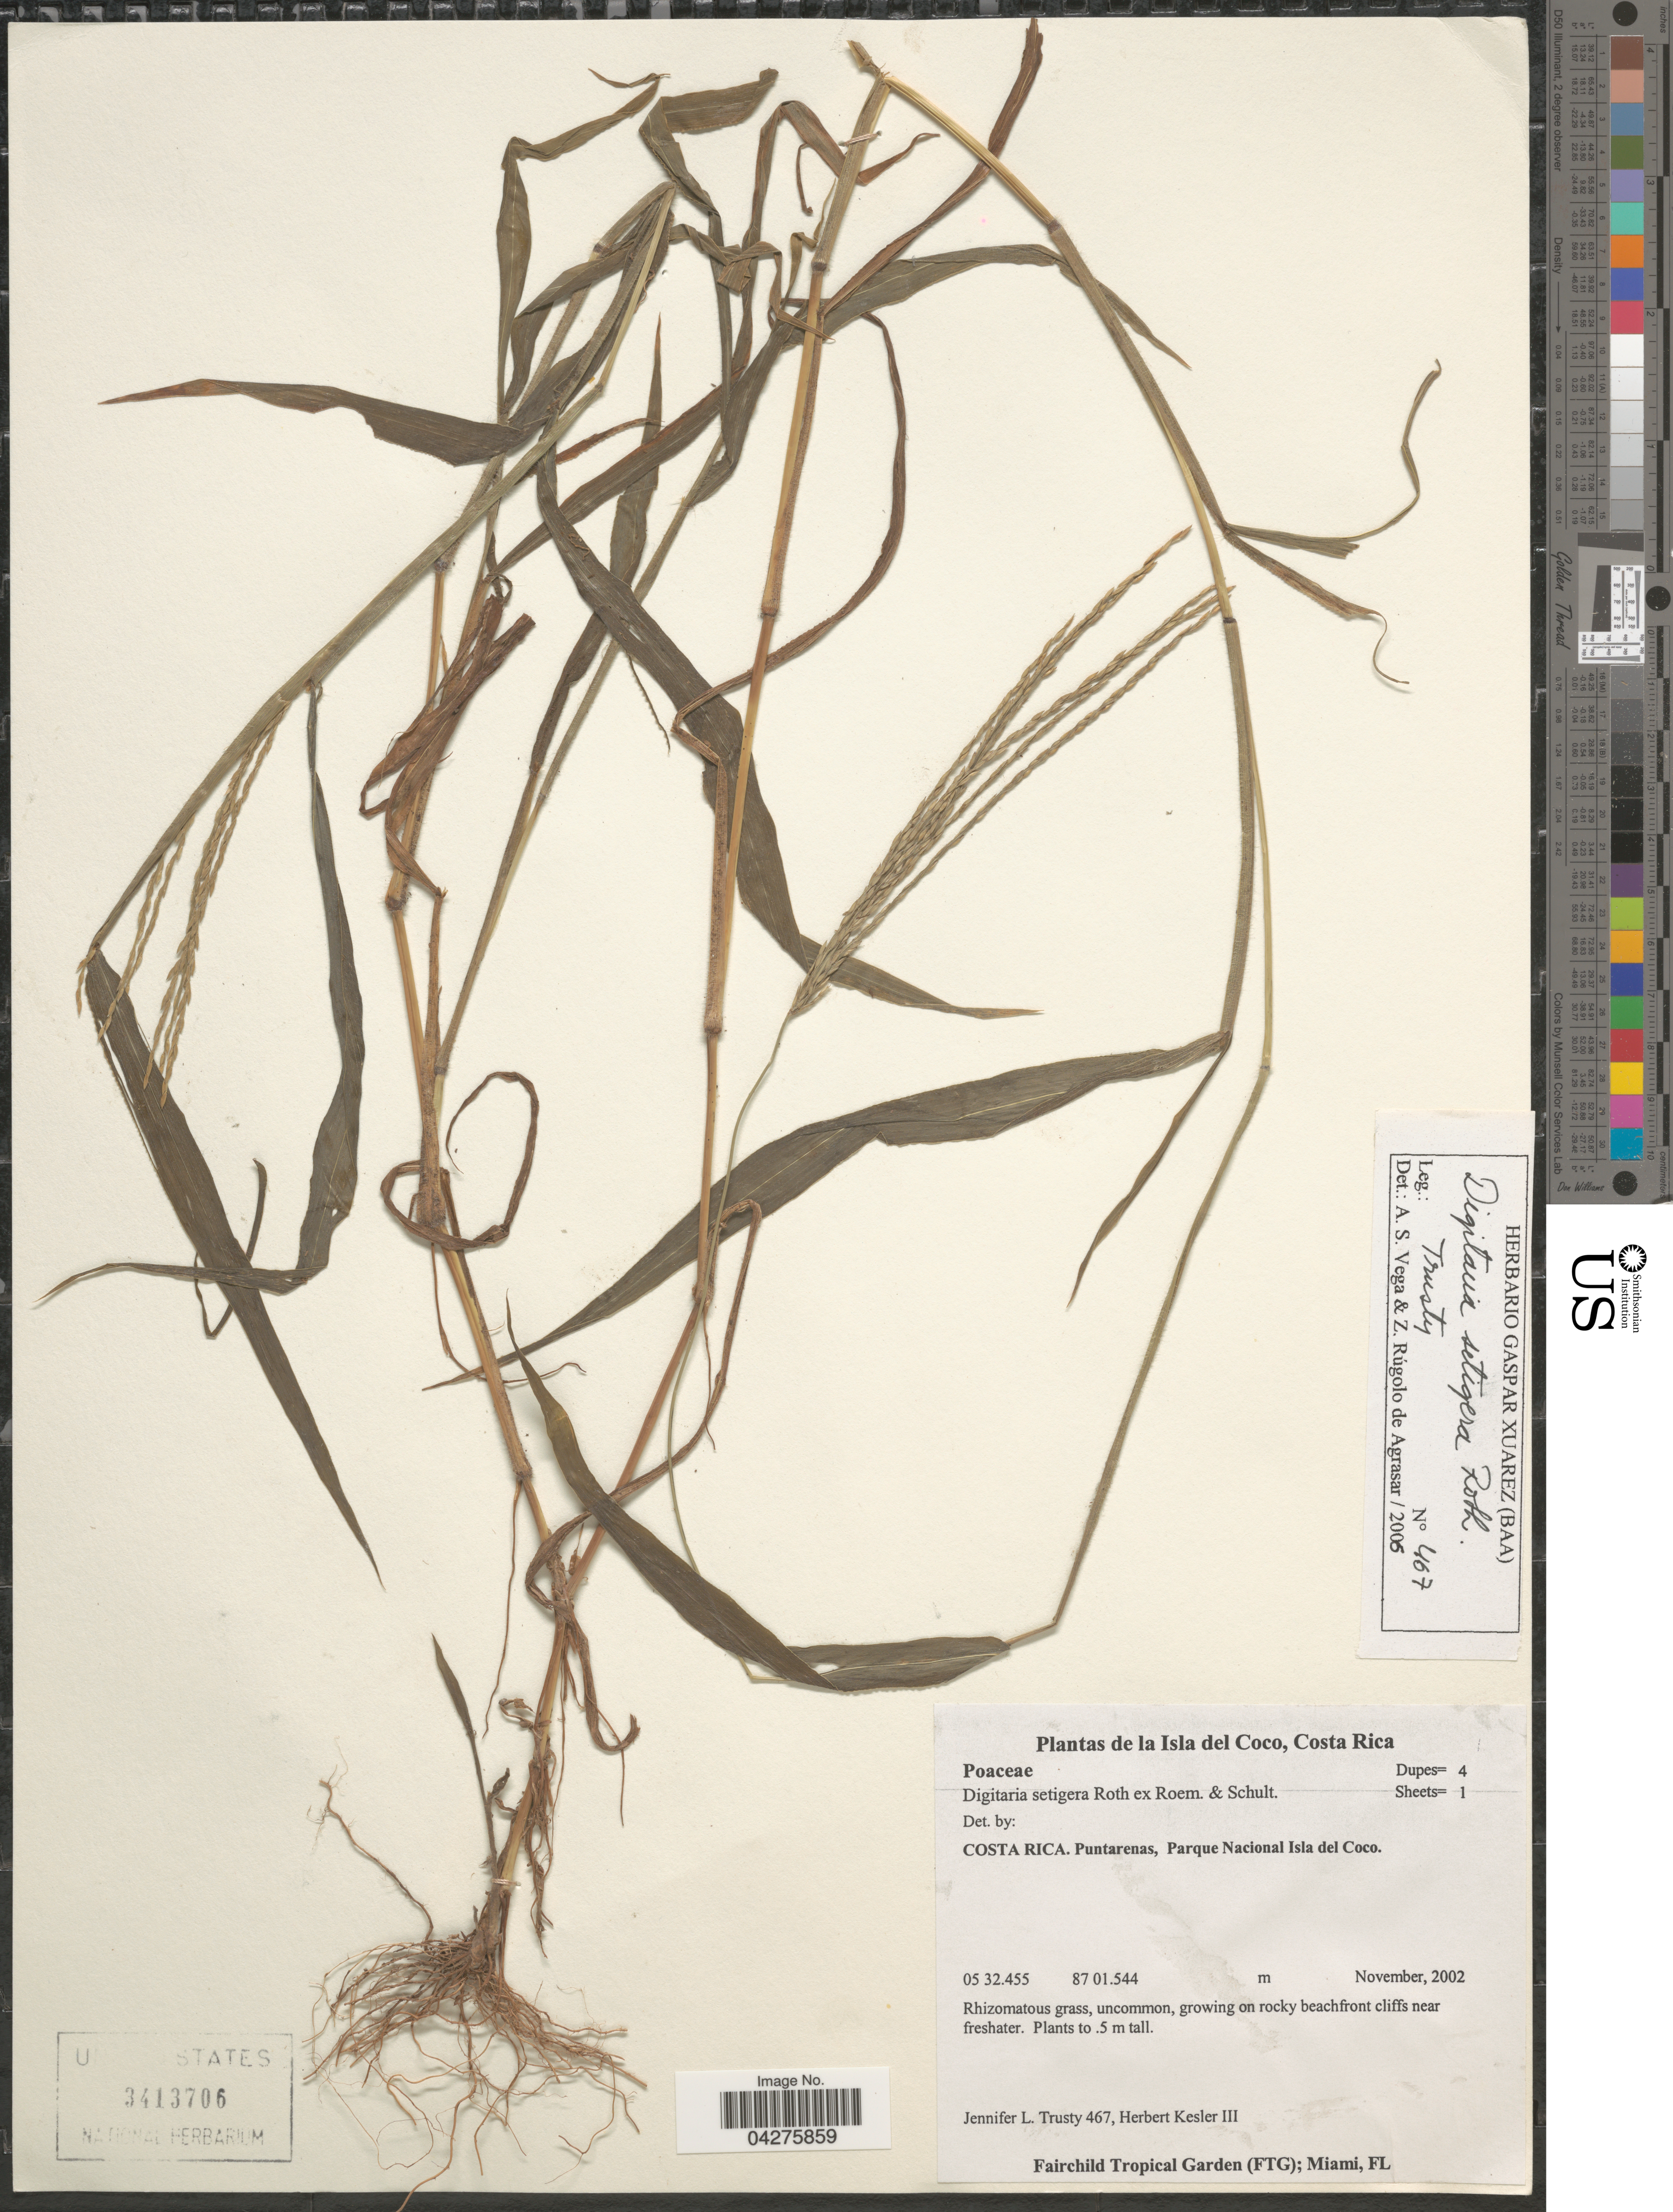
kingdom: Plantae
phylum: Tracheophyta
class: Liliopsida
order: Poales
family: Poaceae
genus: Digitaria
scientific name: Digitaria setigera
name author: Roth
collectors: J. Trusty & H. Kesler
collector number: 467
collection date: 2002-11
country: Costa Rica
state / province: Puntarenas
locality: La Isla del Coco. Parque Nacional Isla del Coco.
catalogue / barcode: US 3413706